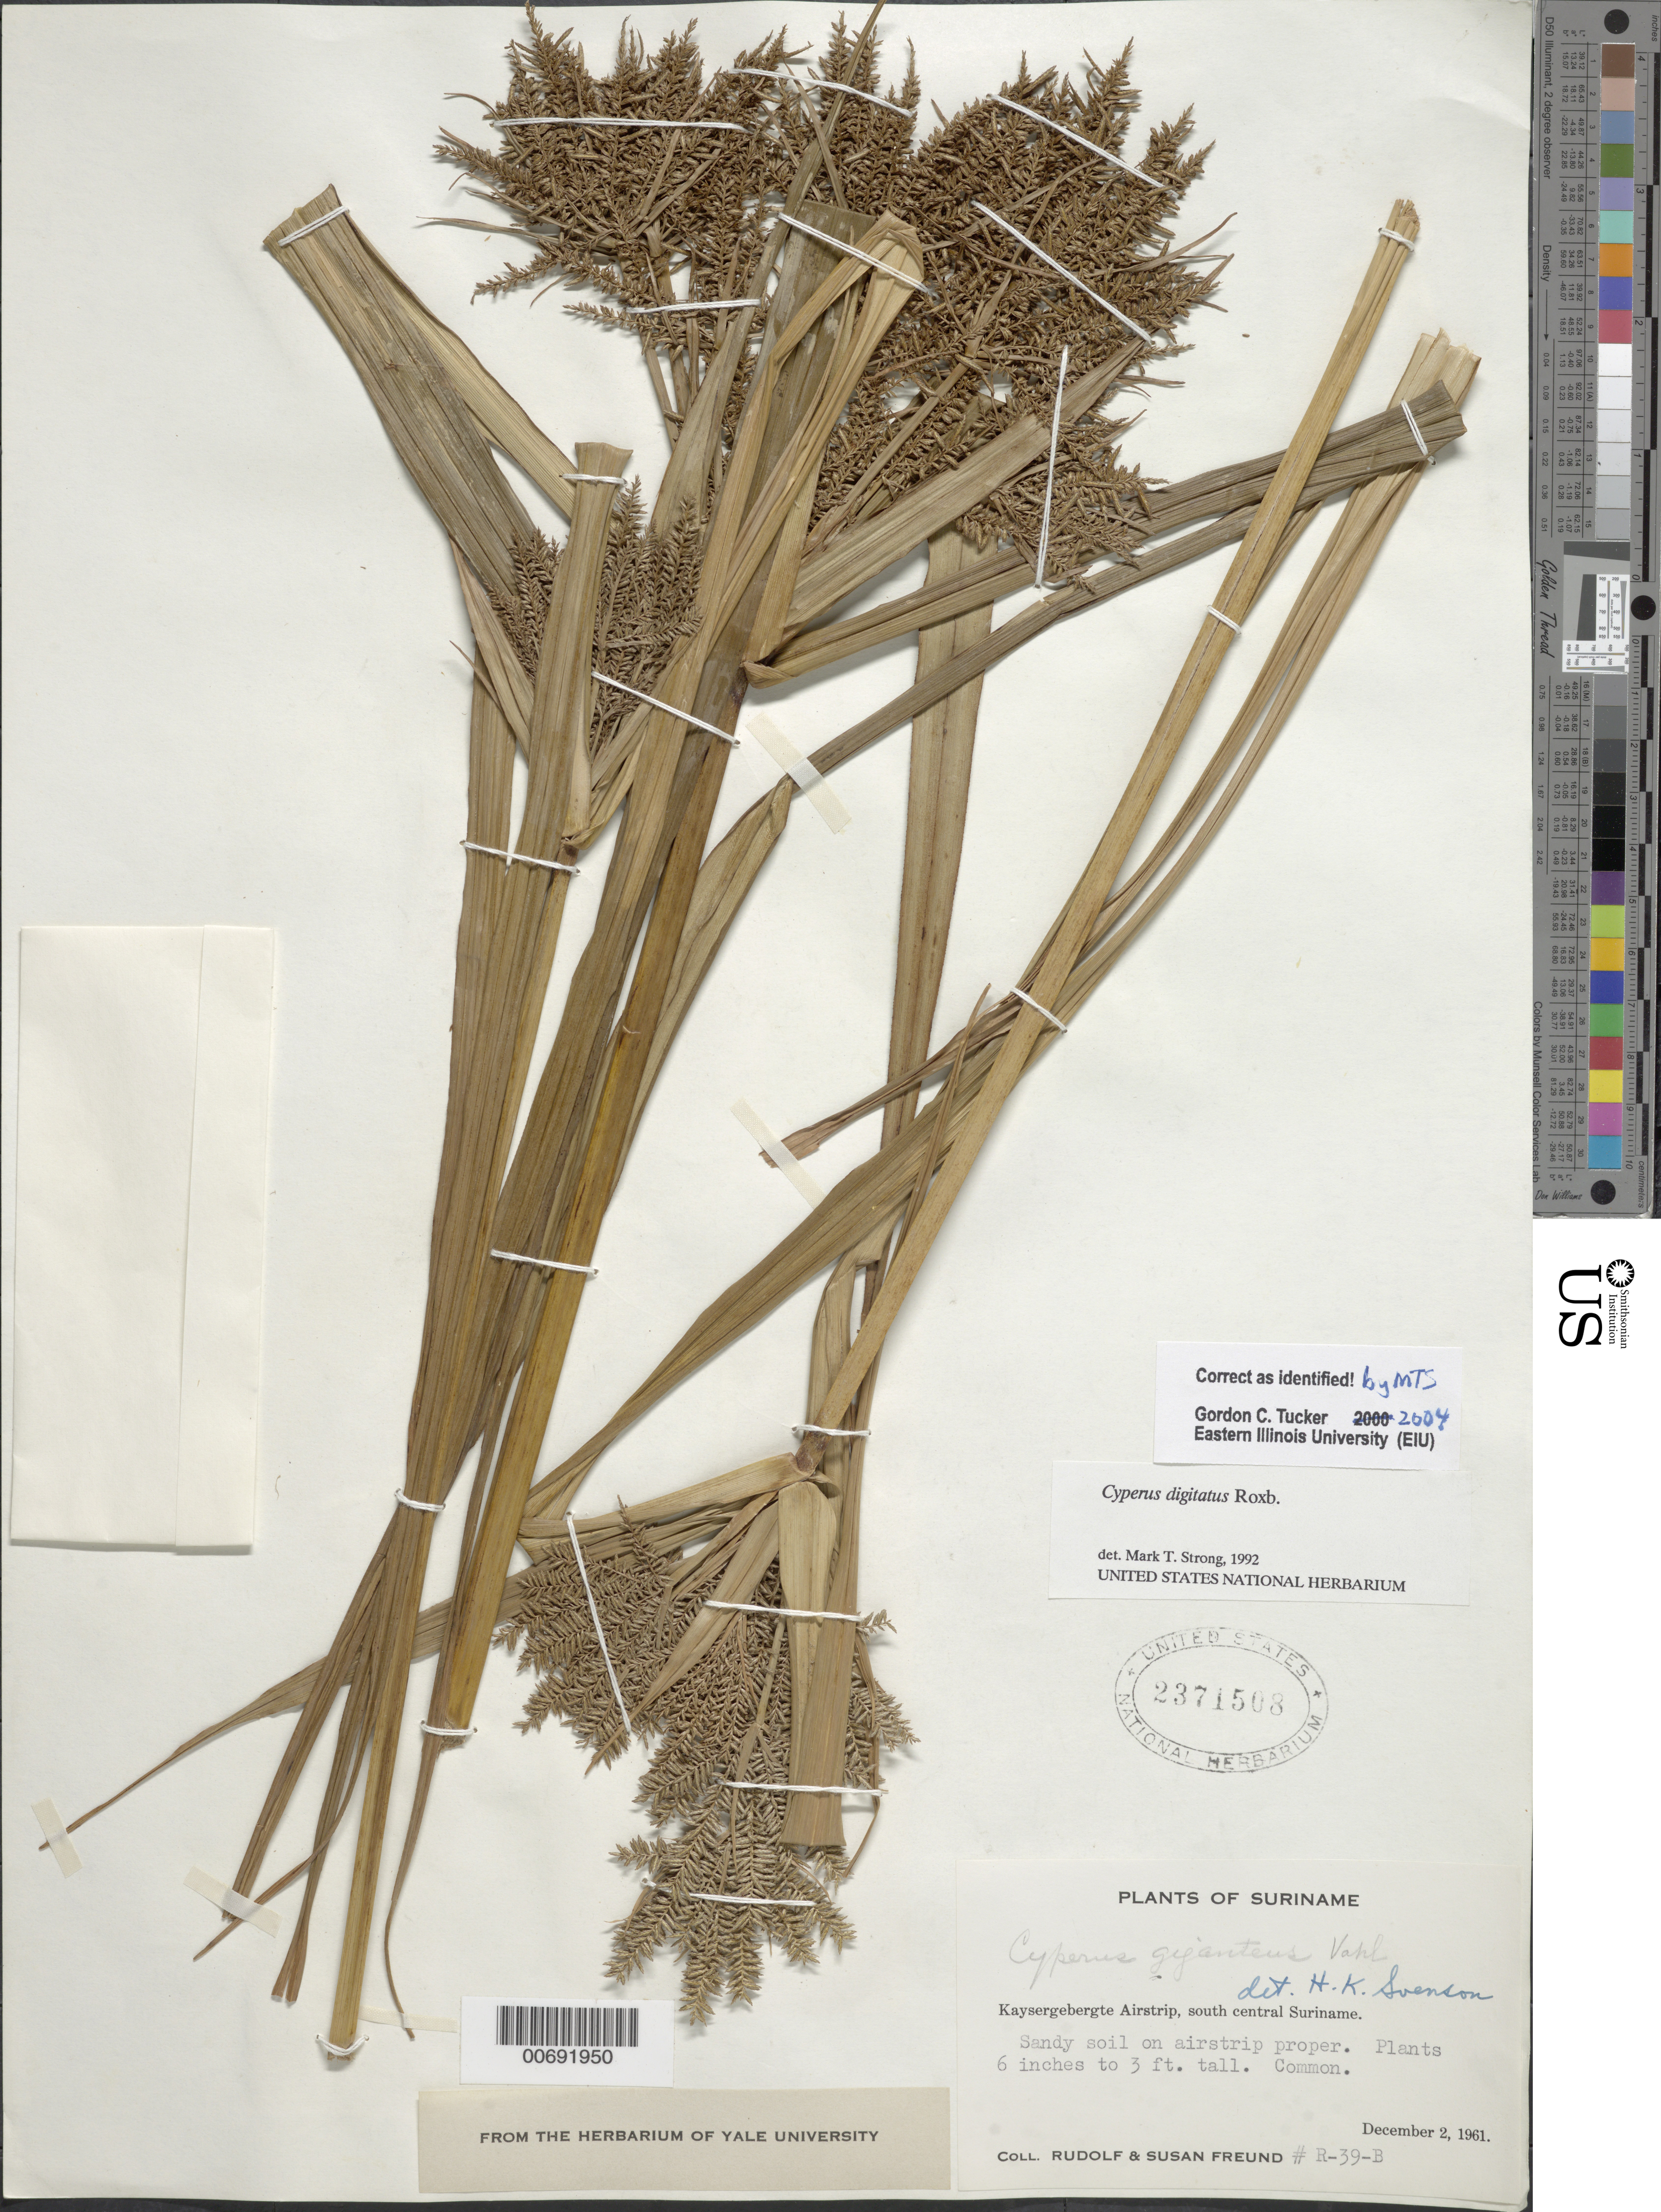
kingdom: Plantae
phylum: Tracheophyta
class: Liliopsida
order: Poales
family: Cyperaceae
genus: Cyperus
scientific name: Cyperus digitatus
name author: Roxb.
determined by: Tucker, G. C.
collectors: R. Freund & S. Freund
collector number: R 39 B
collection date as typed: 2-Dec-61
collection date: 1961-12-02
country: Suriname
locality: Kaysergebergte Airstrip, south central Suriname, 45 km above confl. with Lucie R.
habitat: Sandy soil along airstrip proper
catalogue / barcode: US 2371508